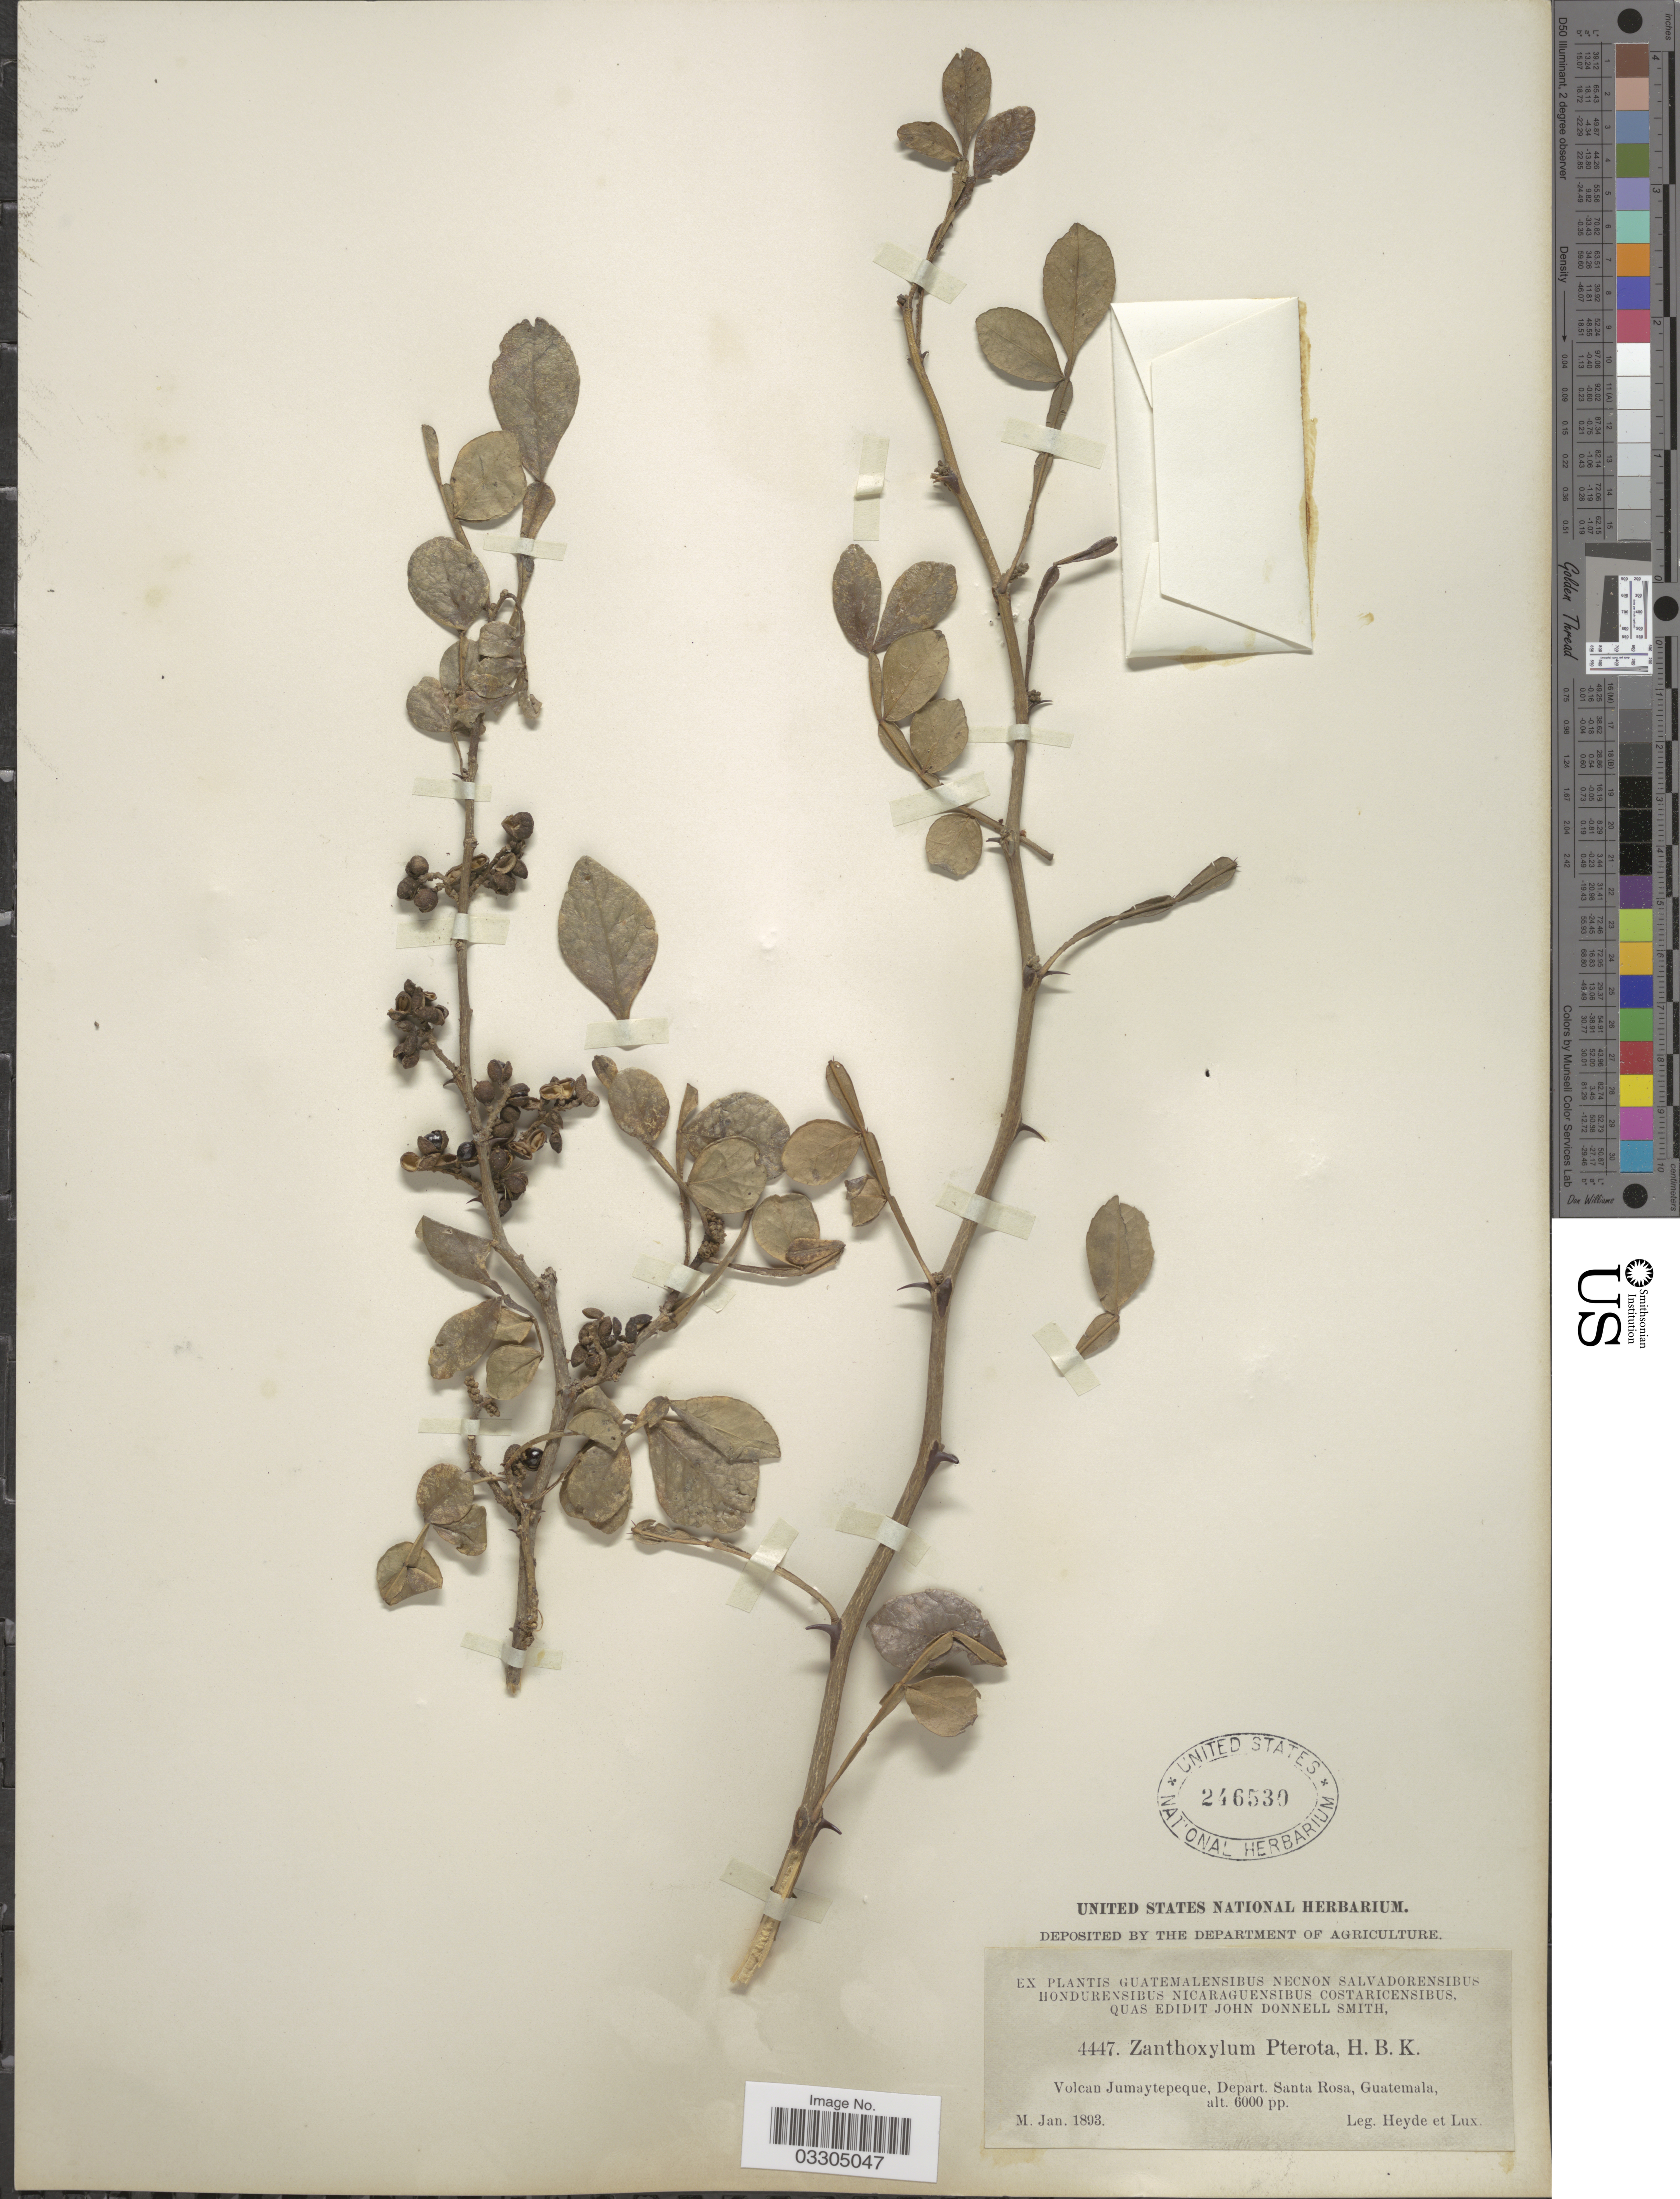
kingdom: Plantae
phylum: Tracheophyta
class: Magnoliopsida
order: Sapindales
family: Rutaceae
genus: Zanthoxylum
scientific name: Zanthoxylum fagara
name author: (L.) Sarg.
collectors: Heyde & Lux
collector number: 4447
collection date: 1893-01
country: Guatemala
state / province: Santa Rosa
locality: Volcan Jumaytepeque, Depart. Santa Rosa.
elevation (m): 1829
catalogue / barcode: US 246530